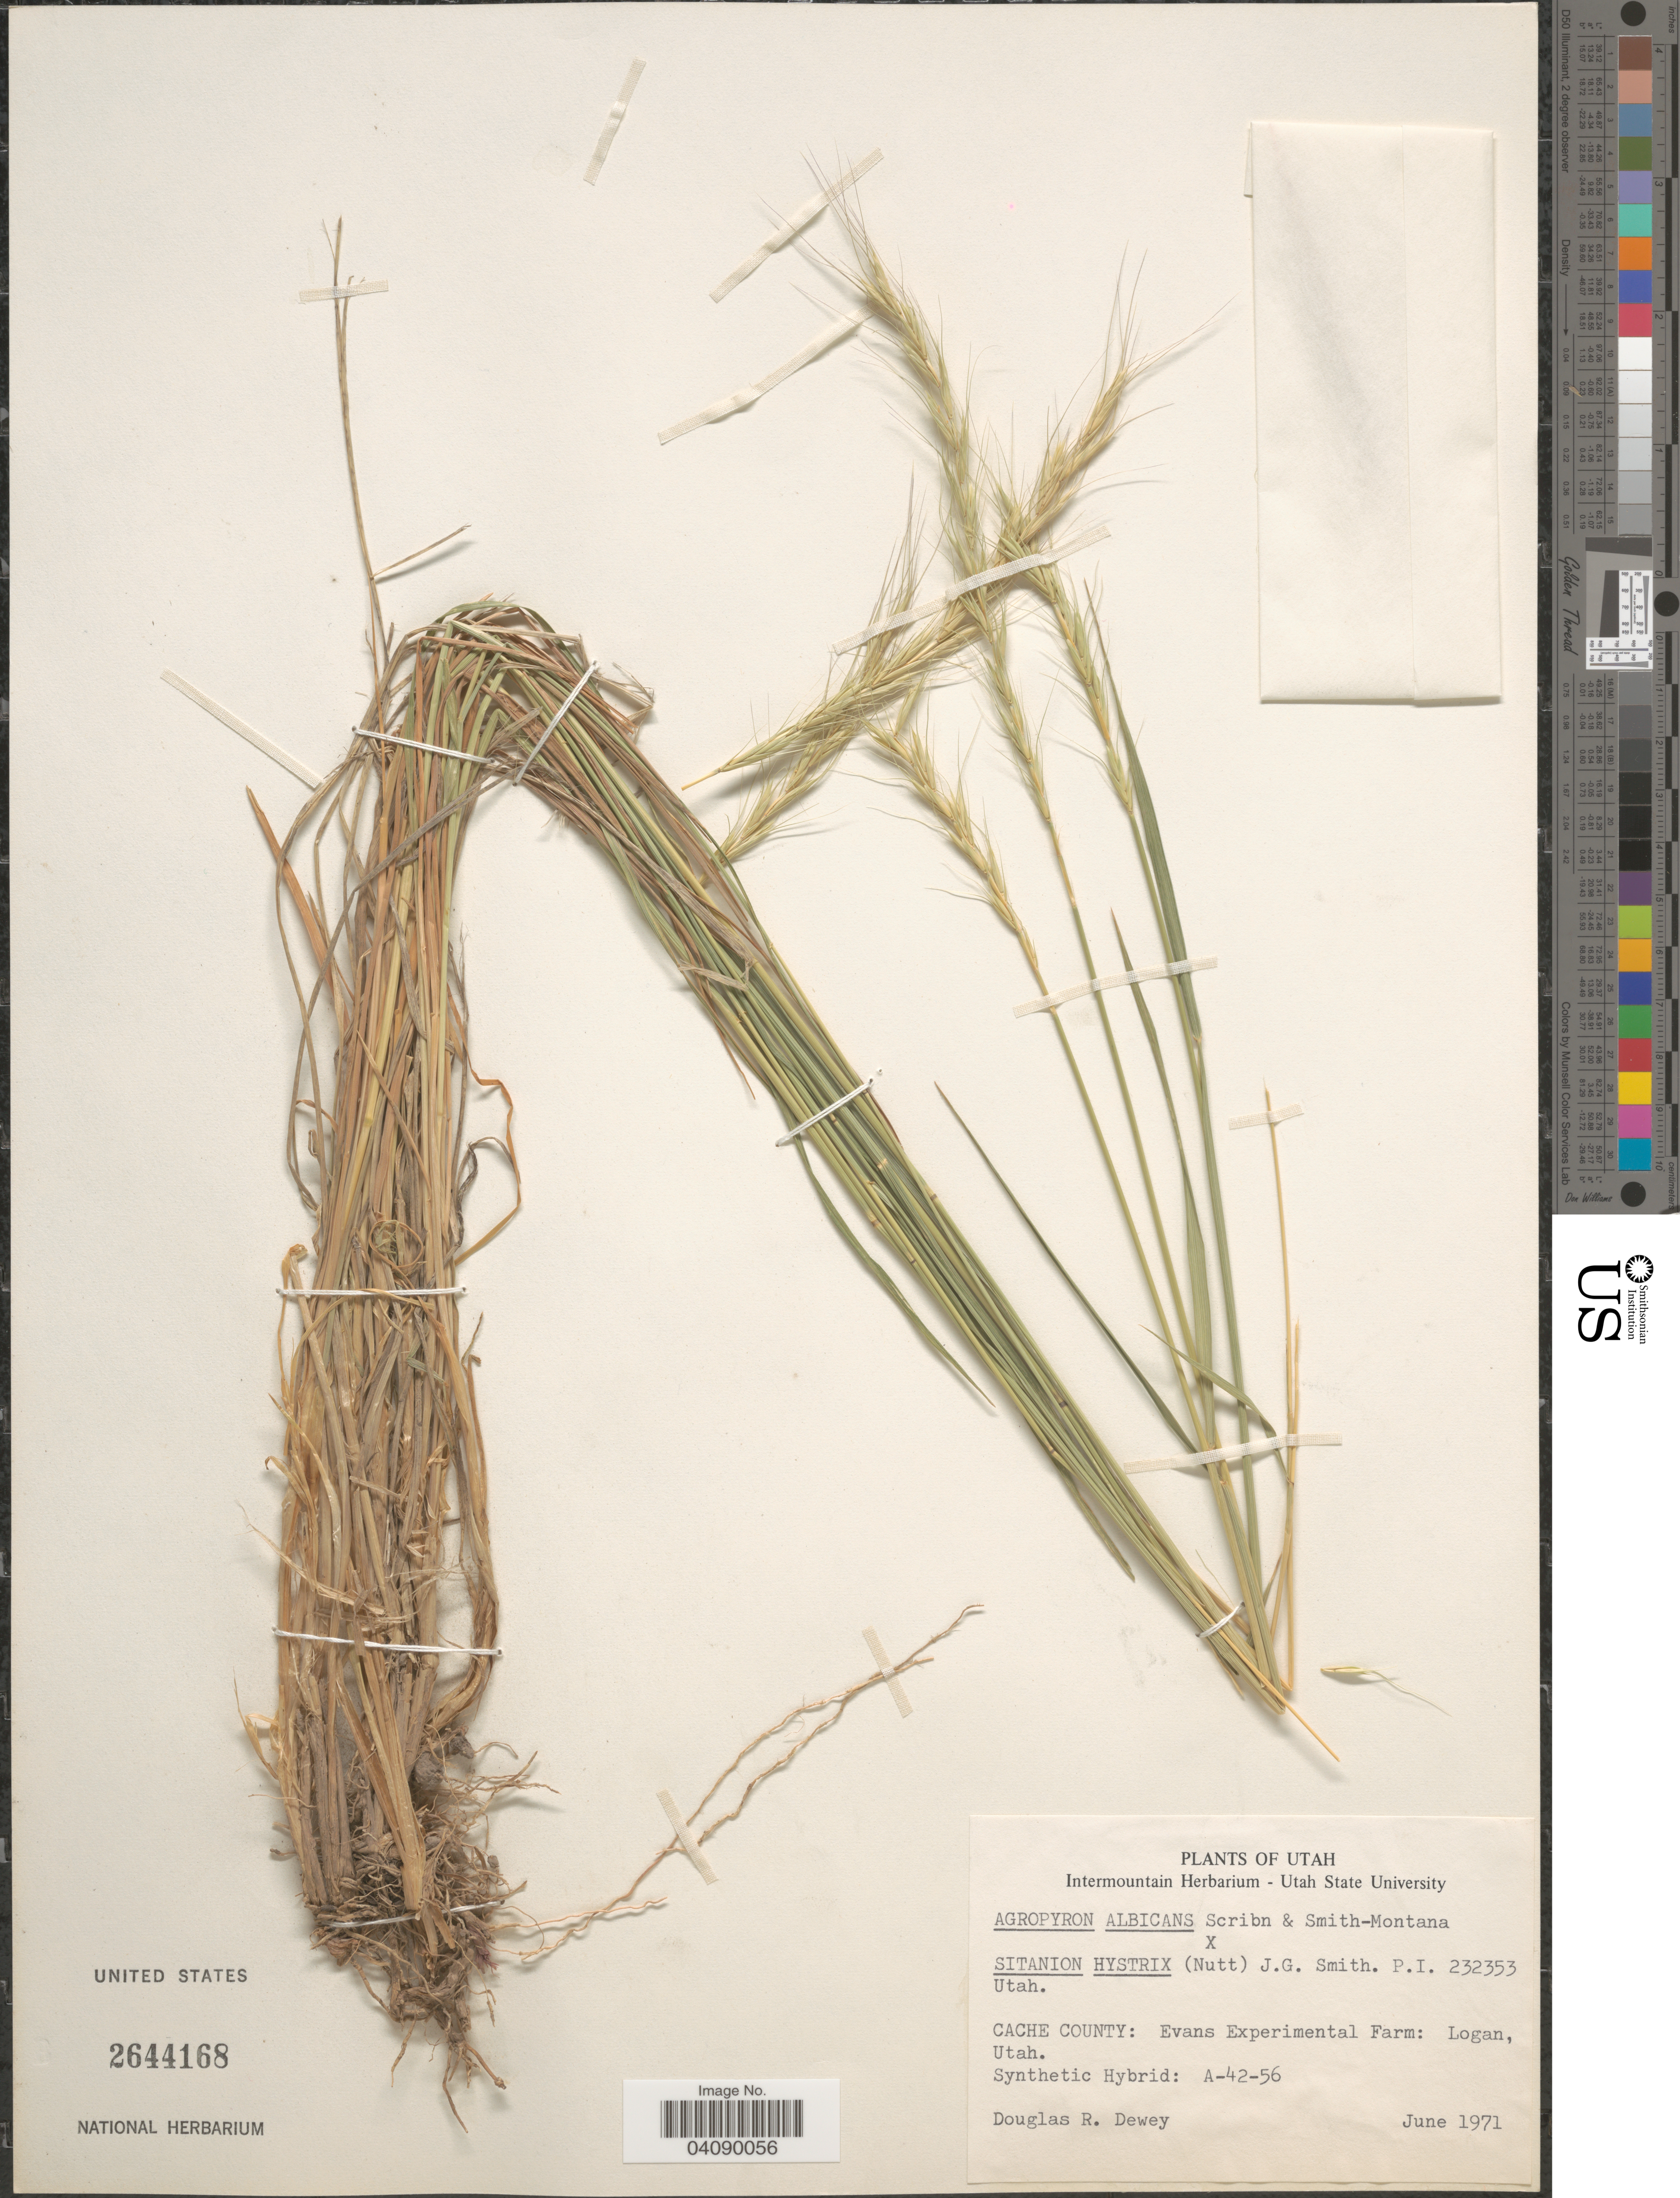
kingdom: Plantae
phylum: Tracheophyta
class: Liliopsida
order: Poales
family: Poaceae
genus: Agroelymus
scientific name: x Agroelymus sp.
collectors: D. Dewey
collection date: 1971-06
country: United States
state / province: Utah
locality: Cache County: Evans Experimental Farm: Logan.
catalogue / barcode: US 2644168